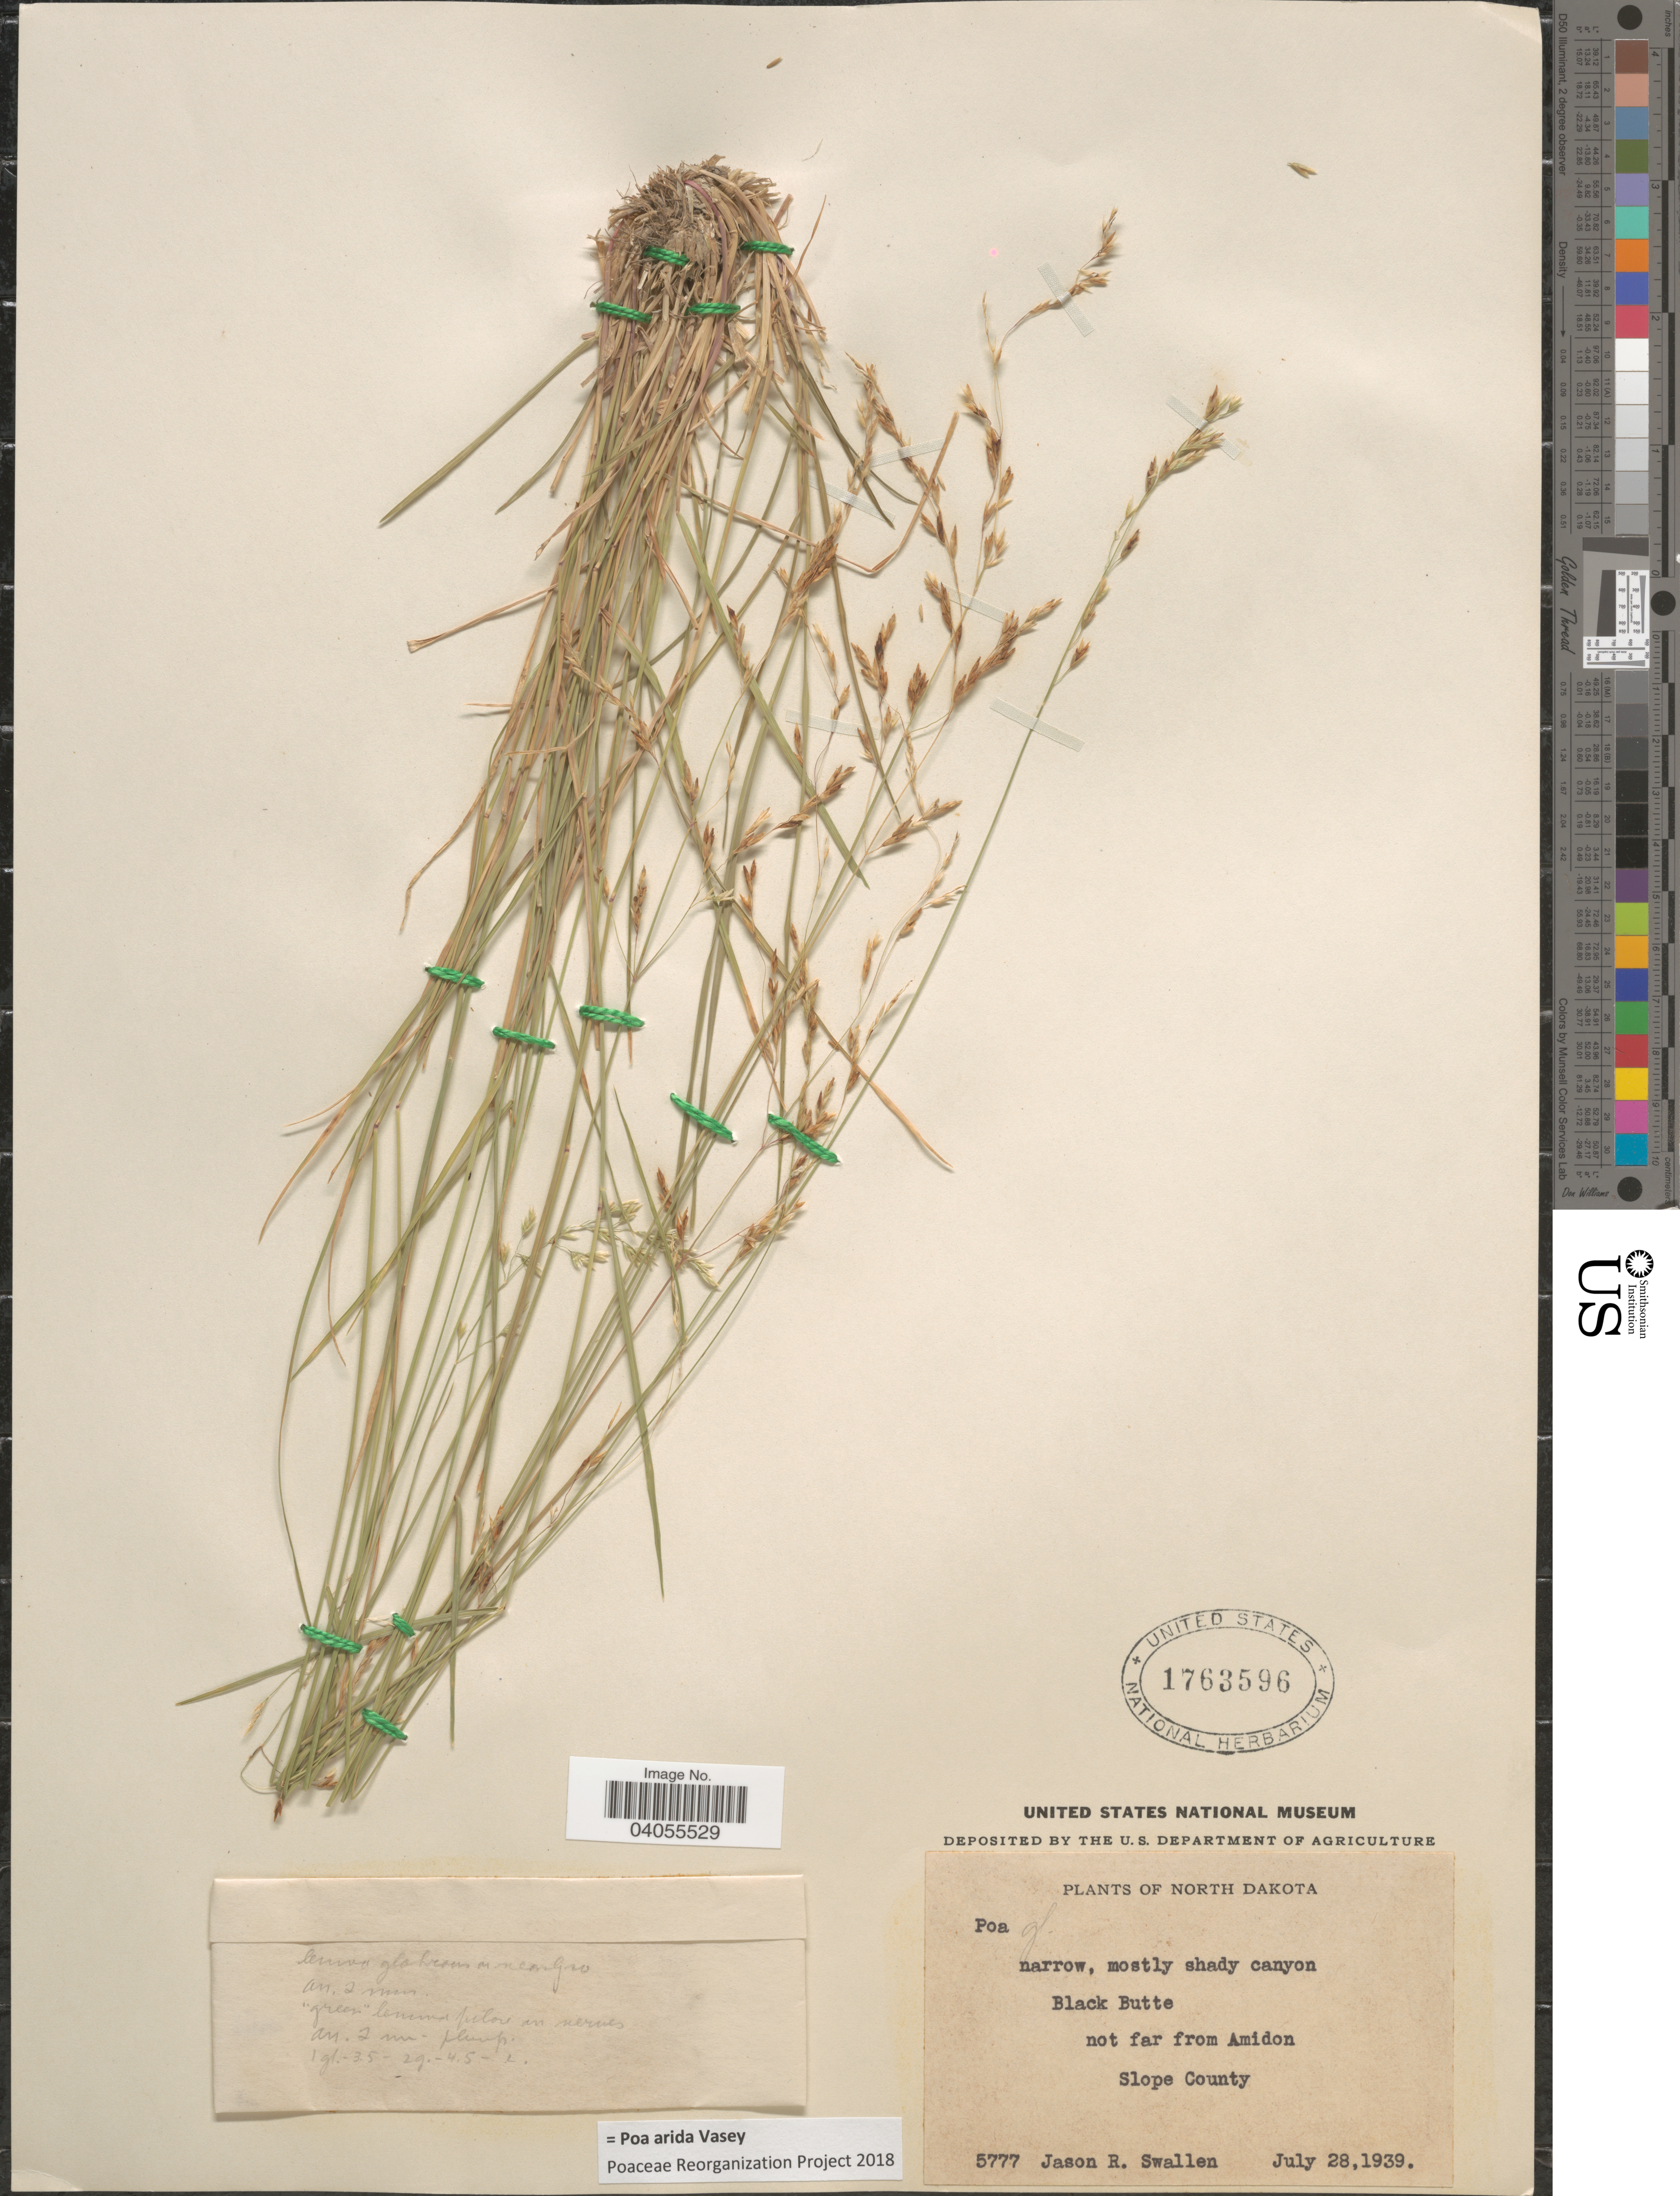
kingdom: Plantae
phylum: Tracheophyta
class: Liliopsida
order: Poales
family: Poaceae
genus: Poa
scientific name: Poa arida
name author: Vasey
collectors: J. R. Swallen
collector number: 5777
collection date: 1939-07-28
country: United States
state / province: North Dakota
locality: Black Butte not far from Amidon, Slope County.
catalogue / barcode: US 1763596